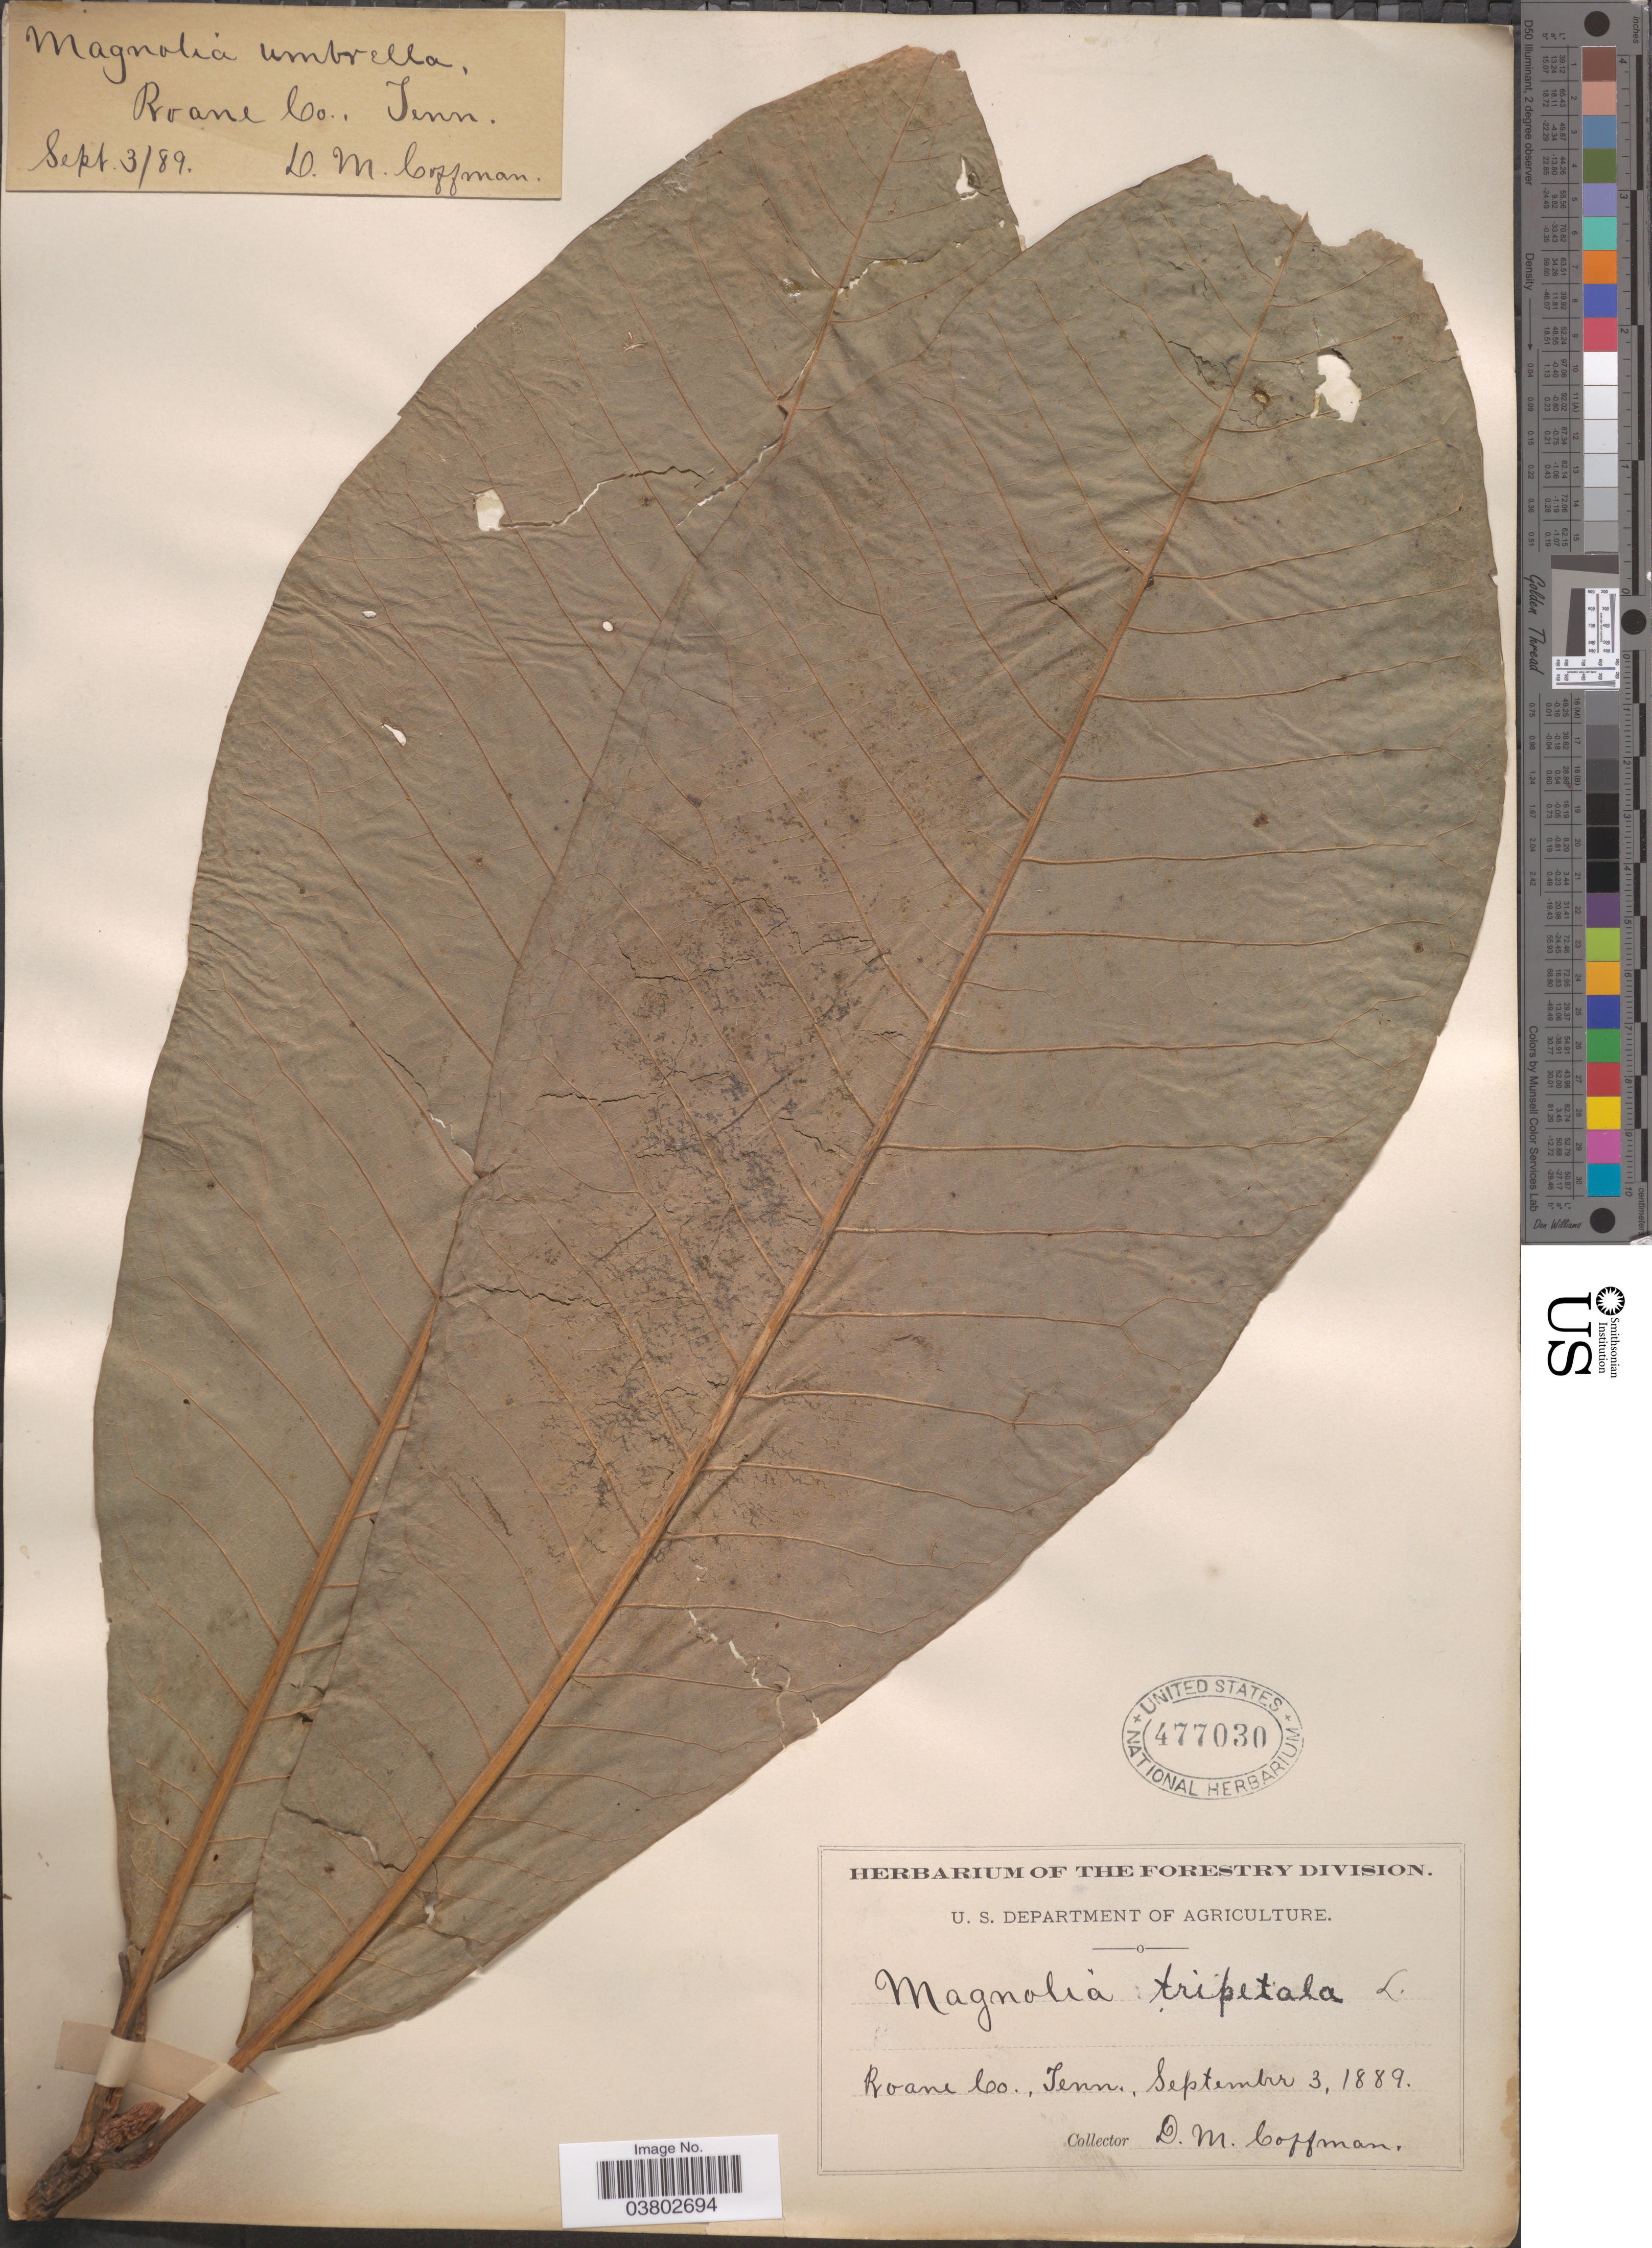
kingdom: Plantae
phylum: Tracheophyta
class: Magnoliopsida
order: Magnoliales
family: Magnoliaceae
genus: Magnolia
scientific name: Magnolia tripetala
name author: L.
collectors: D. M. Coffman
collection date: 1889-09-03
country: United States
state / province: Tennessee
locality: Roane Co.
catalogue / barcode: US 477030